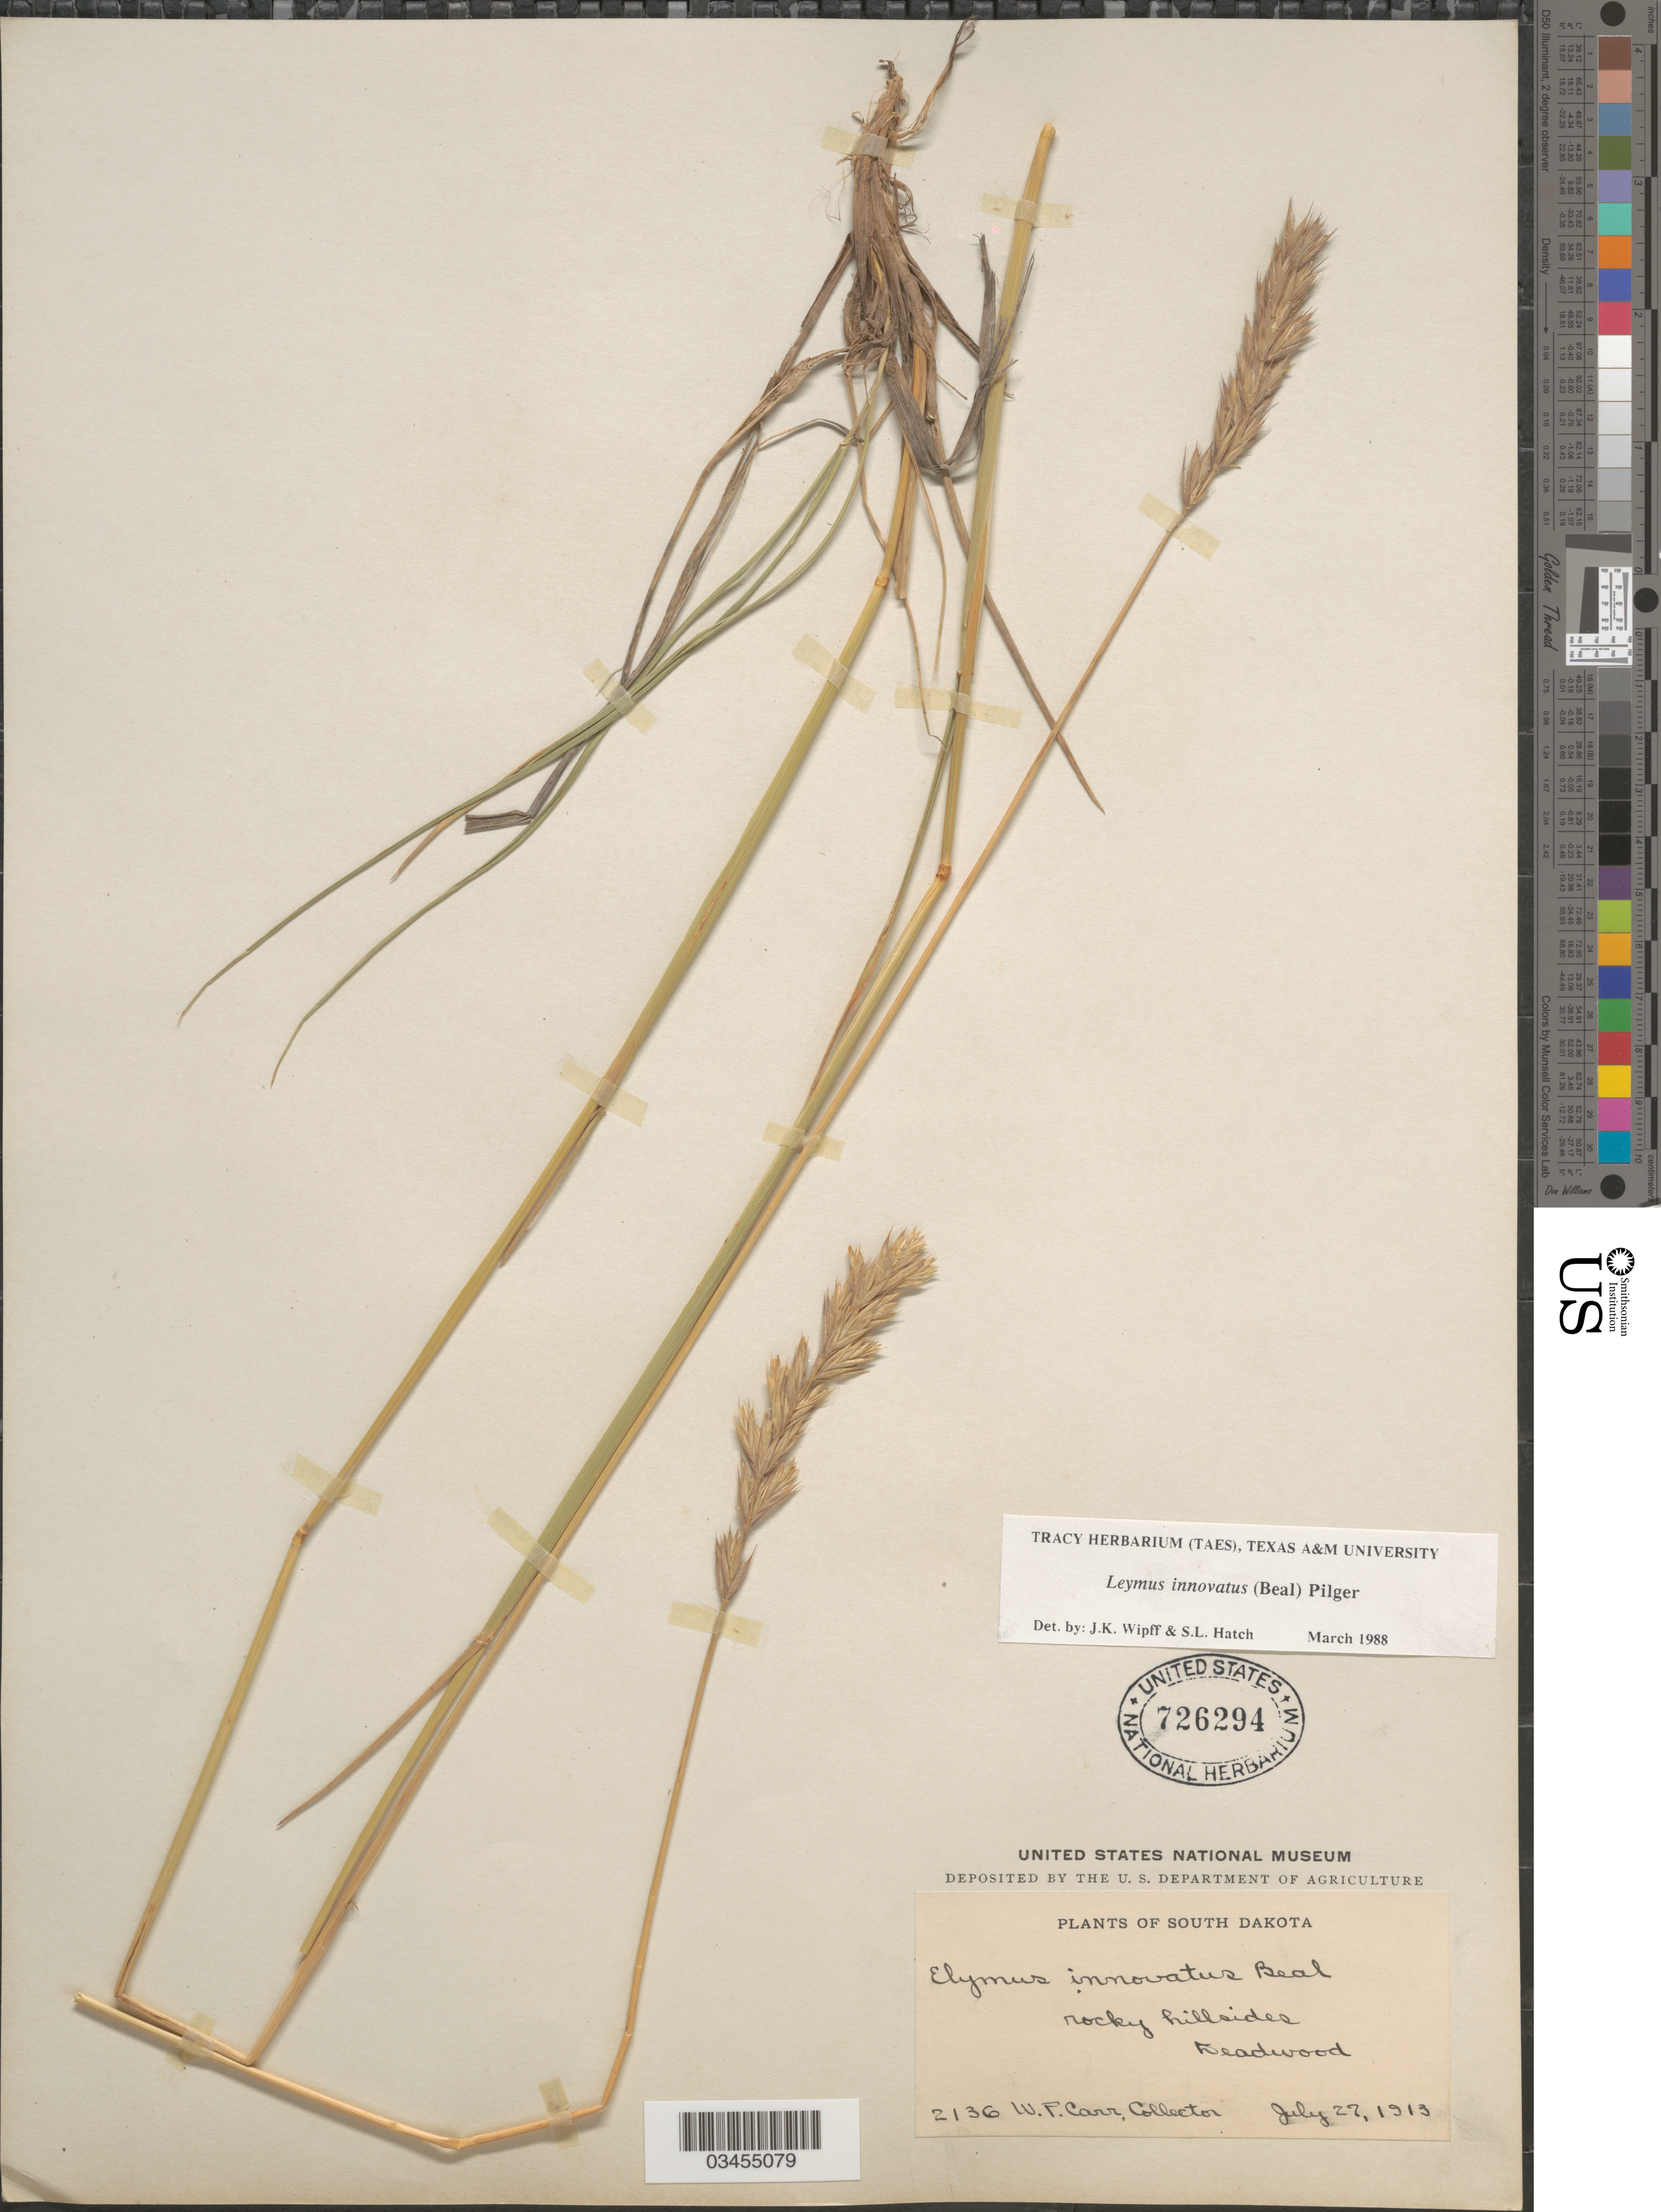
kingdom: Plantae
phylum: Tracheophyta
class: Liliopsida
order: Poales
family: Poaceae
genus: Leymus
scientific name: Leymus innovatus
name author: (W.J. Beal) Pilg.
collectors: W. Carr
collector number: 2136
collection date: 1913-07-27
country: United States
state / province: South Dakota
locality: Rocky hillsides, Deadwood.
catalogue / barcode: US 726294